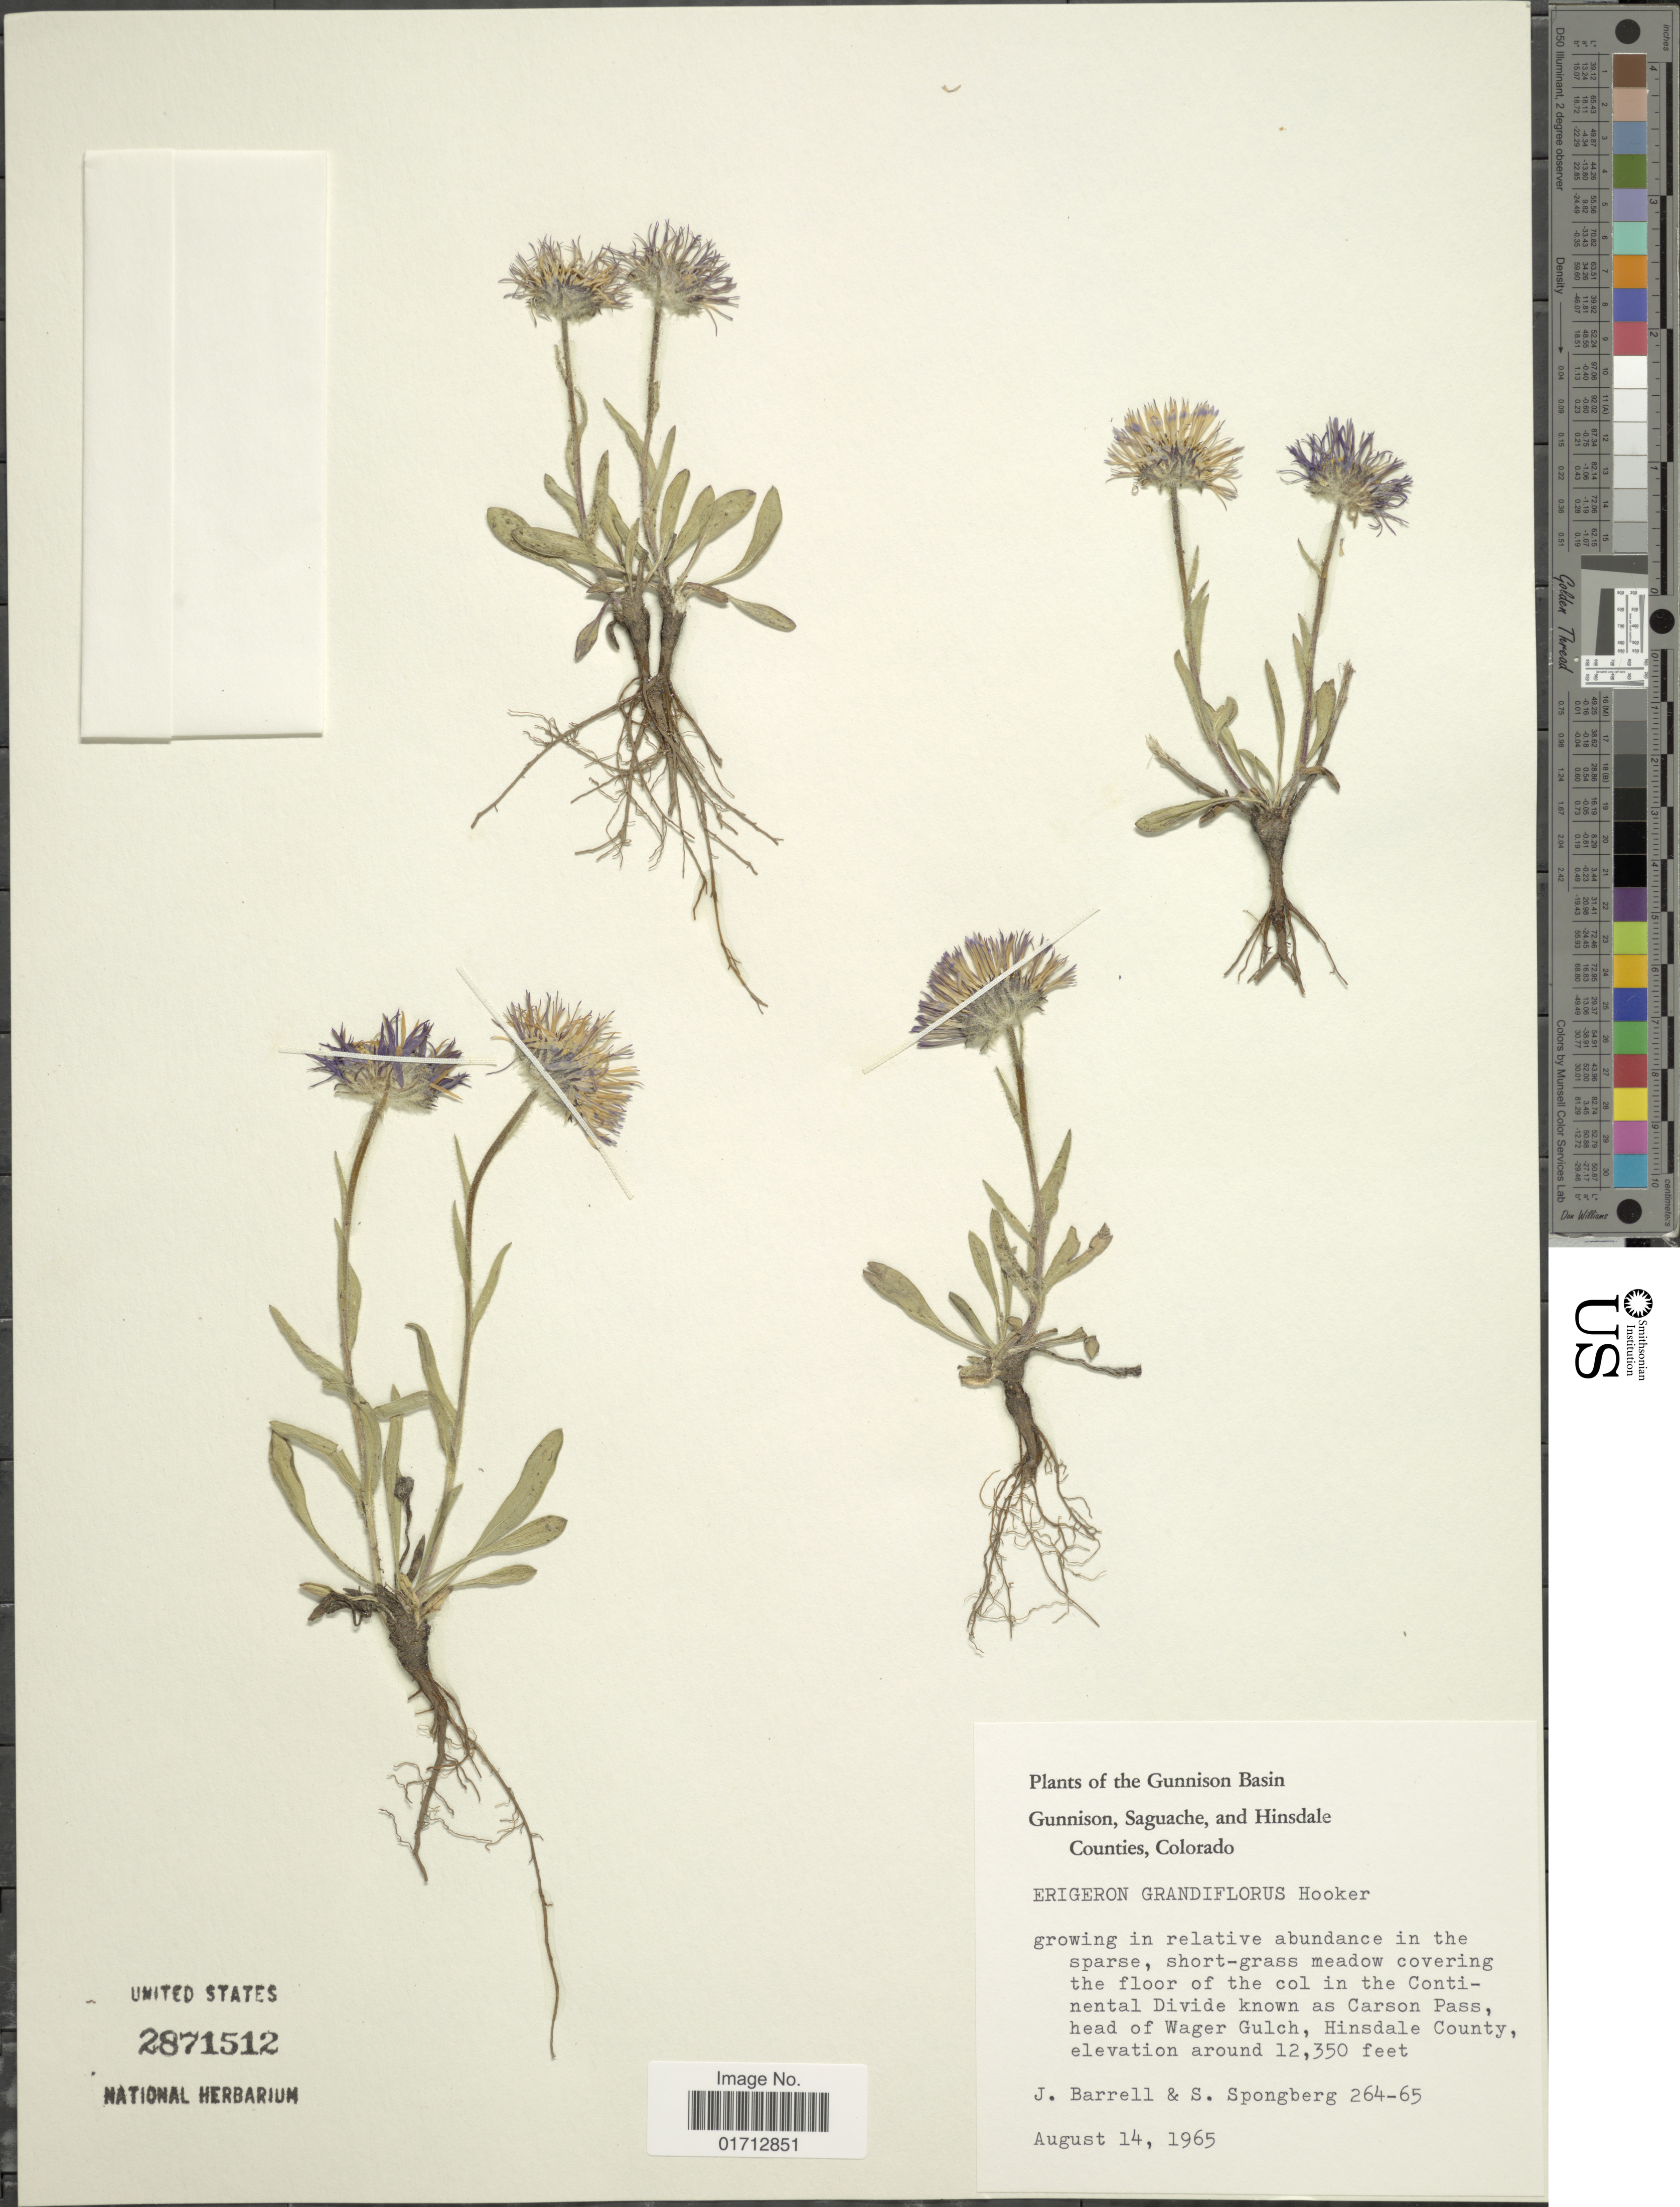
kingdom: Plantae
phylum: Tracheophyta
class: Magnoliopsida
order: Asterales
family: Asteraceae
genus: Erigeron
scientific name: Erigeron grandiflorus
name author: Hook.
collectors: J. Barrell & S. A.Spongberg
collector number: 264-65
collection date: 1965-08-14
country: United States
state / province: Colorado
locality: The Gunnison Basin, Gunnison, Saguache, and Hinsdale Counties, in the Continental Divide know as Carson Pass, head of Wager Gulch, Hinsdale County.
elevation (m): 3764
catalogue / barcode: US 2871512